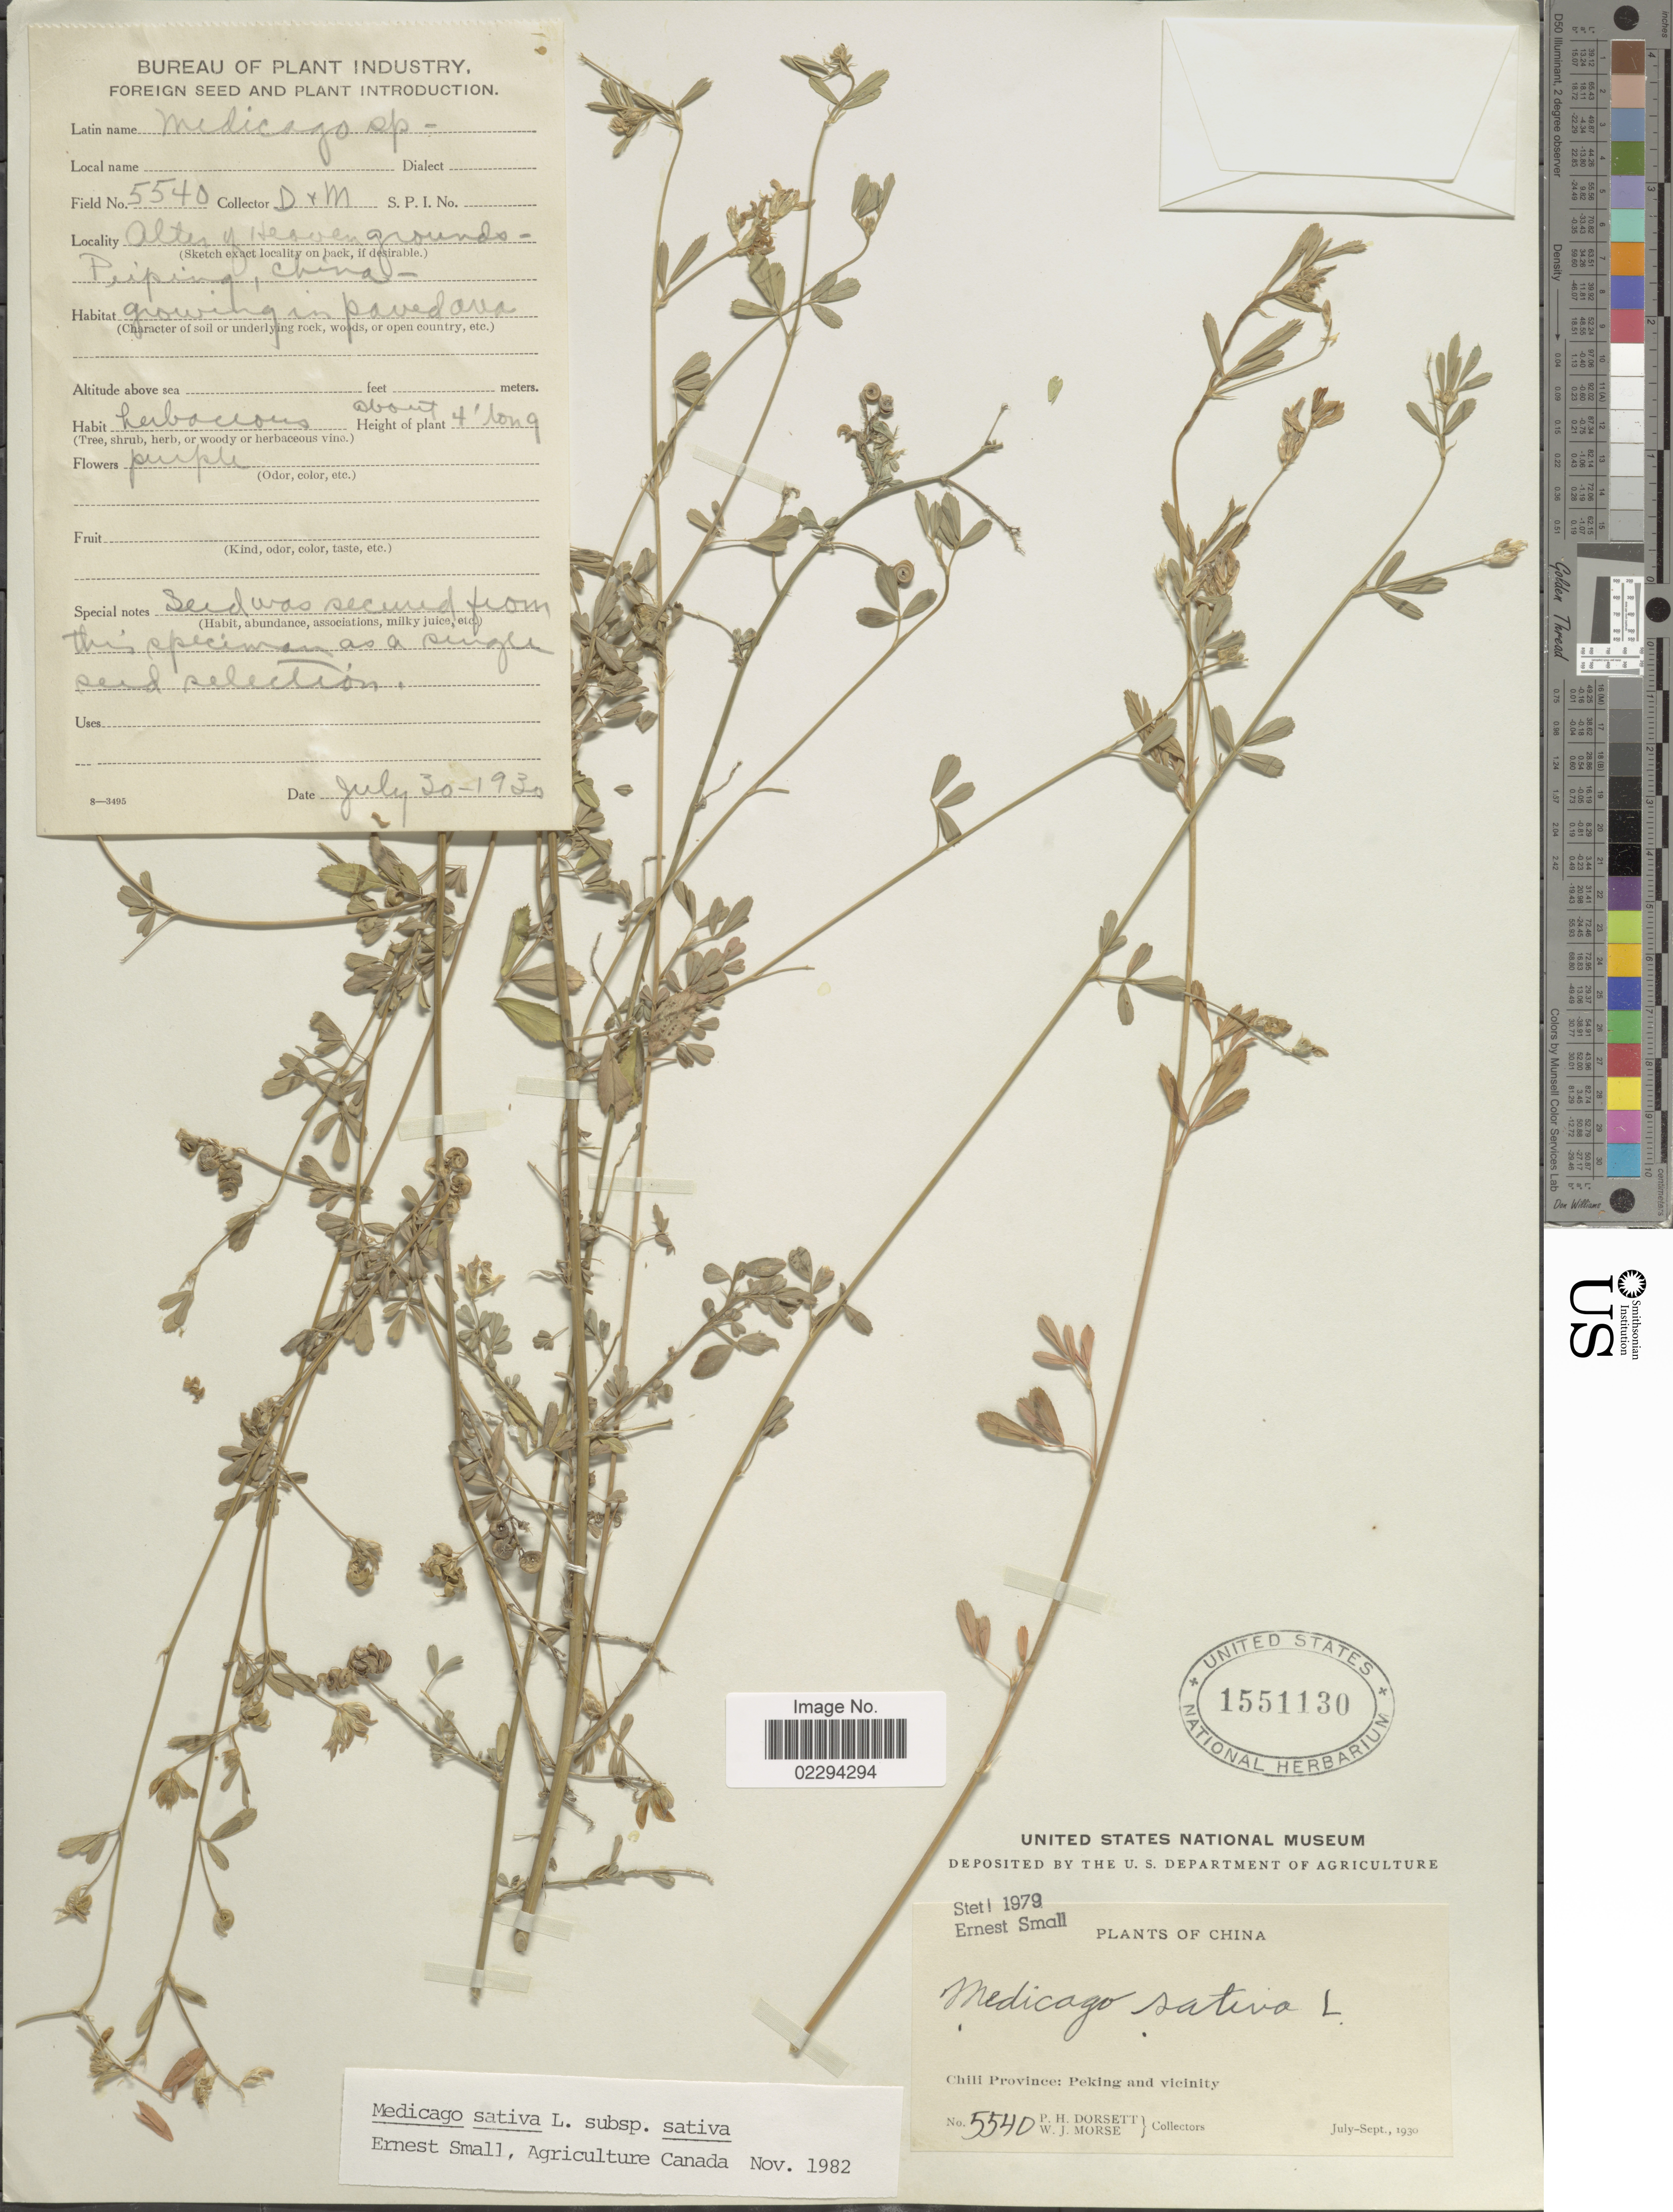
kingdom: Plantae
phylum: Tracheophyta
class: Magnoliopsida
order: Fabales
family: Fabaceae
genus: Medicago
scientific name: Medicago sativa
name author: L.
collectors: P. H. Dorsett & W. J. Morse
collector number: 5540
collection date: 1930-07-30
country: China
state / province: Beijing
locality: Chili Province: Peking and vicinity.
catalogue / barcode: US 1551130